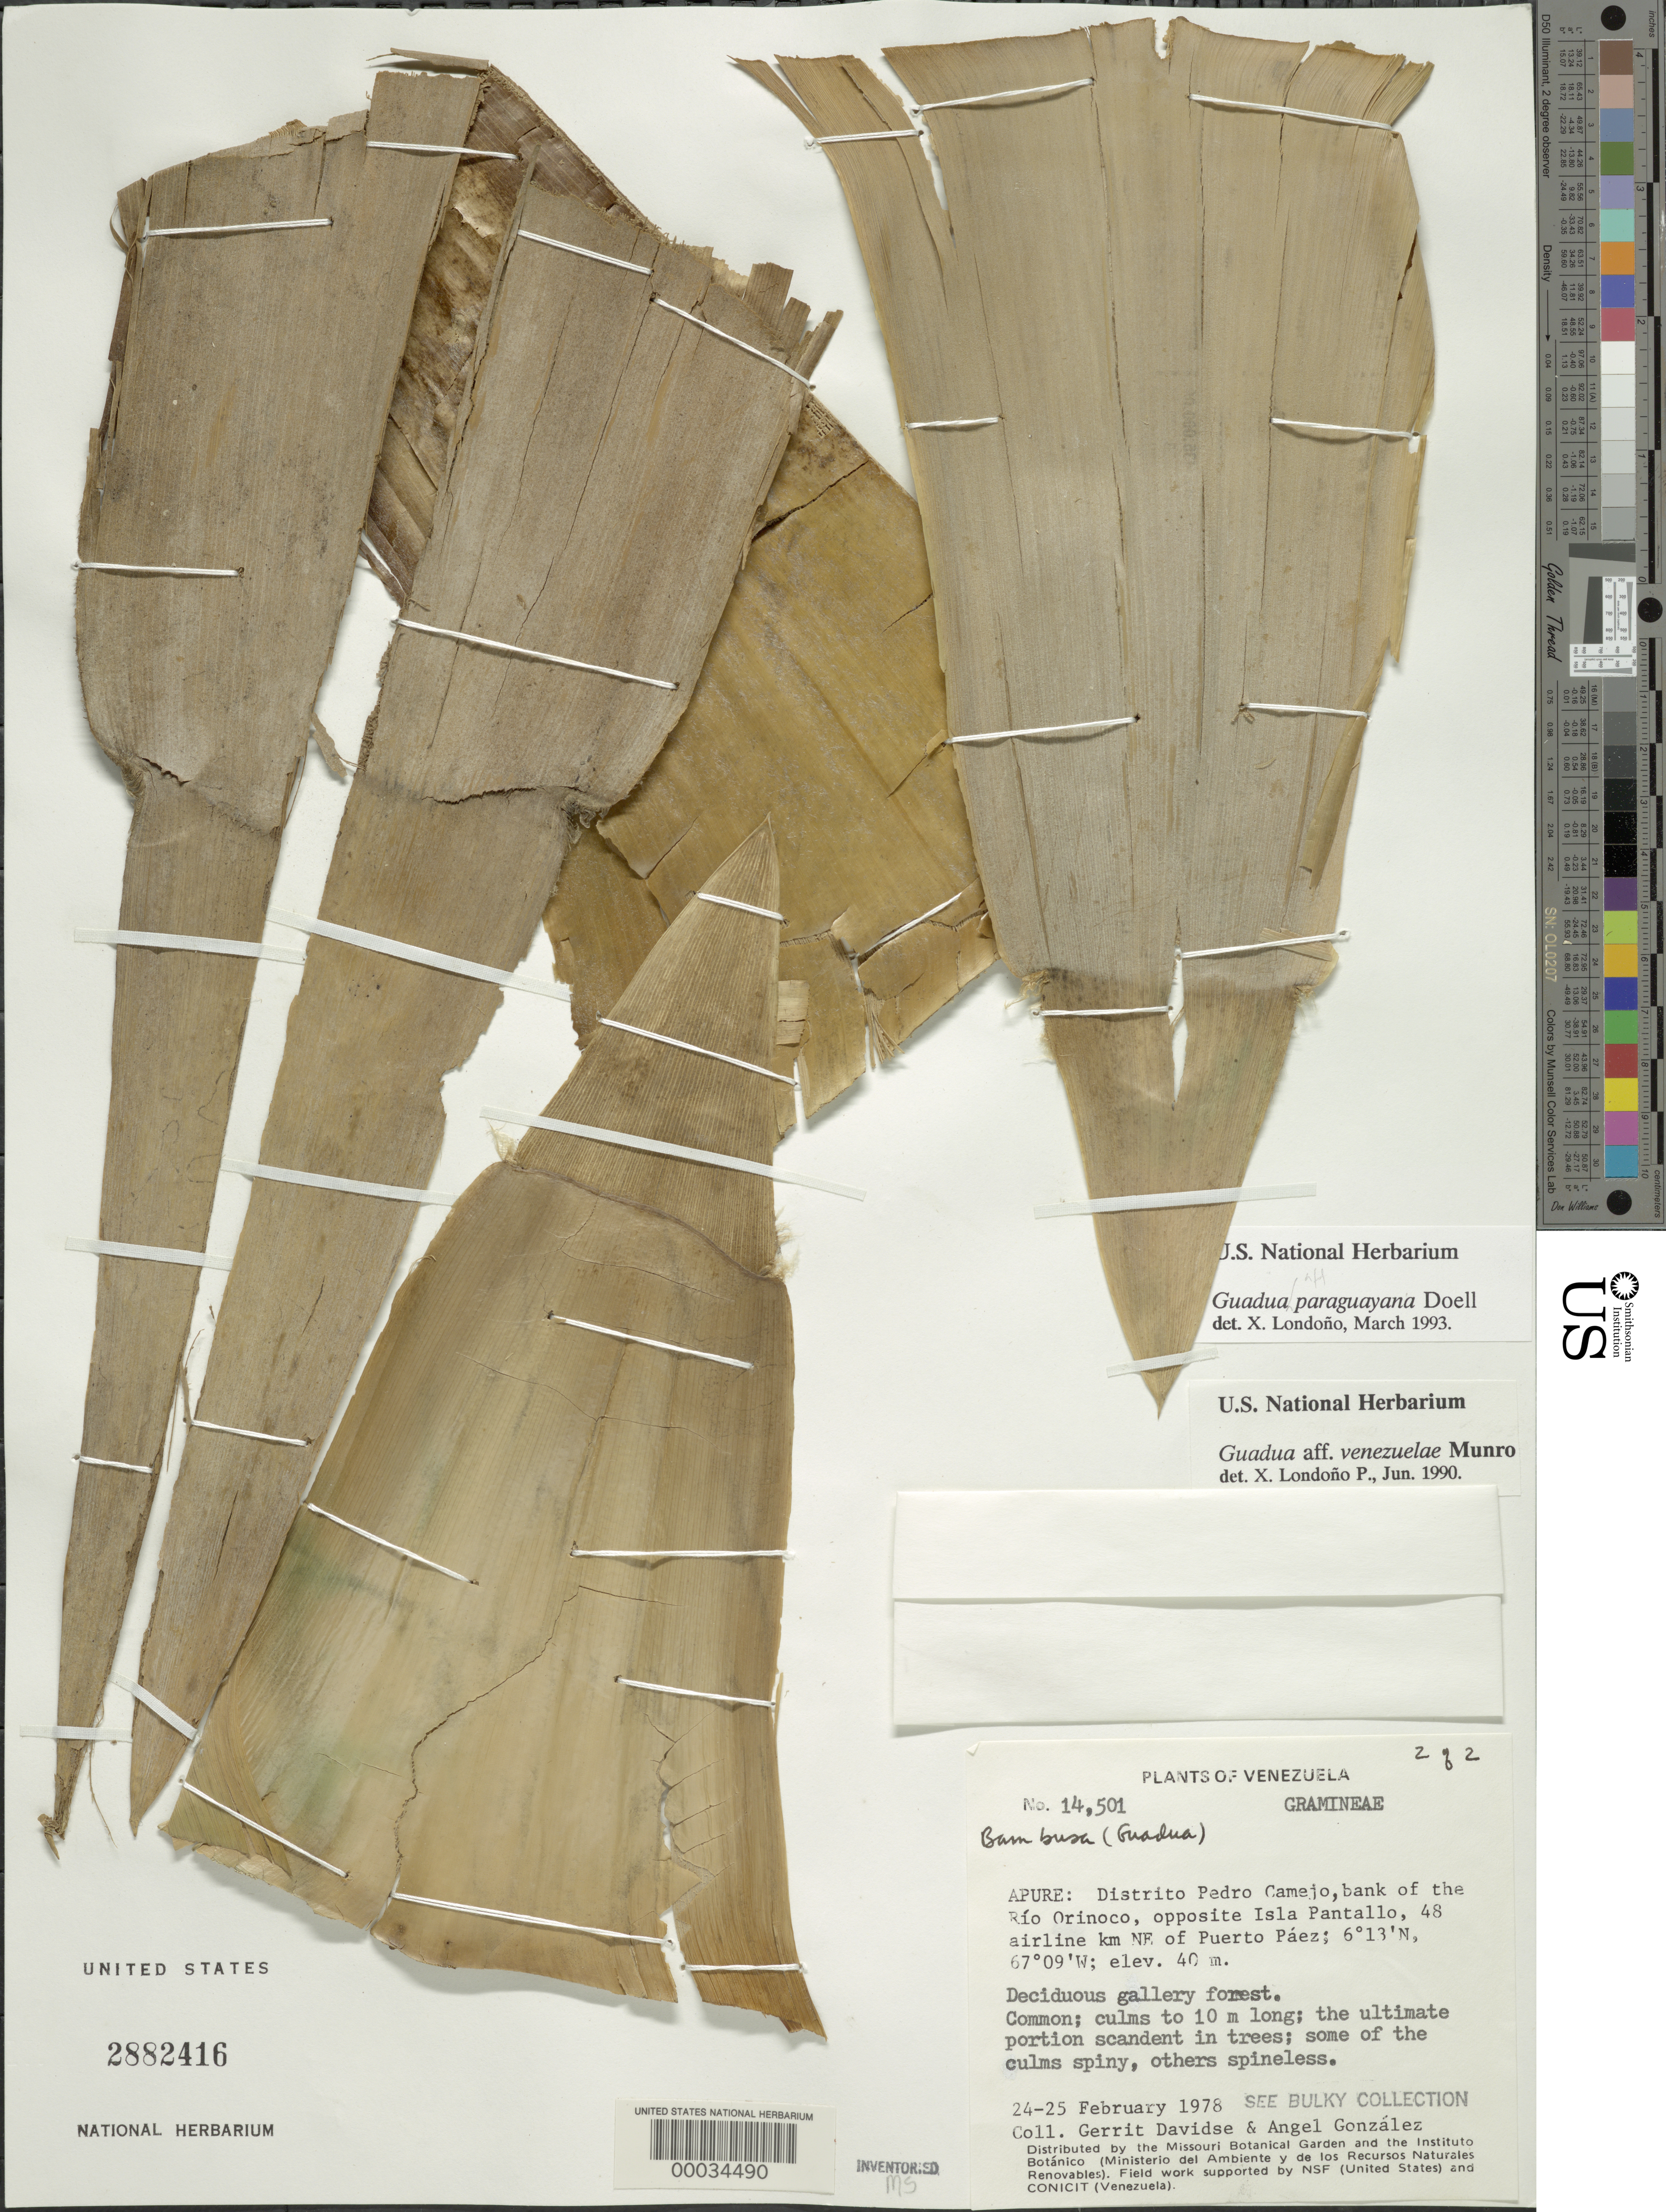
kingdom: Plantae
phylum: Tracheophyta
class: Liliopsida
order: Poales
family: Poaceae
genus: Guadua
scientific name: Guadua paraguayana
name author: Döll in Mart.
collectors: G. Davidse & A. C. González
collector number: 14501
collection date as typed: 24 Feb 1978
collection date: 1978-02-24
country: Venezuela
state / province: Apure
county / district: Pedro Camejo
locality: Orinoco river opposite isla pantallo, 48 km ne of puerto paez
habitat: Deciduous gallery forest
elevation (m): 40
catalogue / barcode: US 2882416